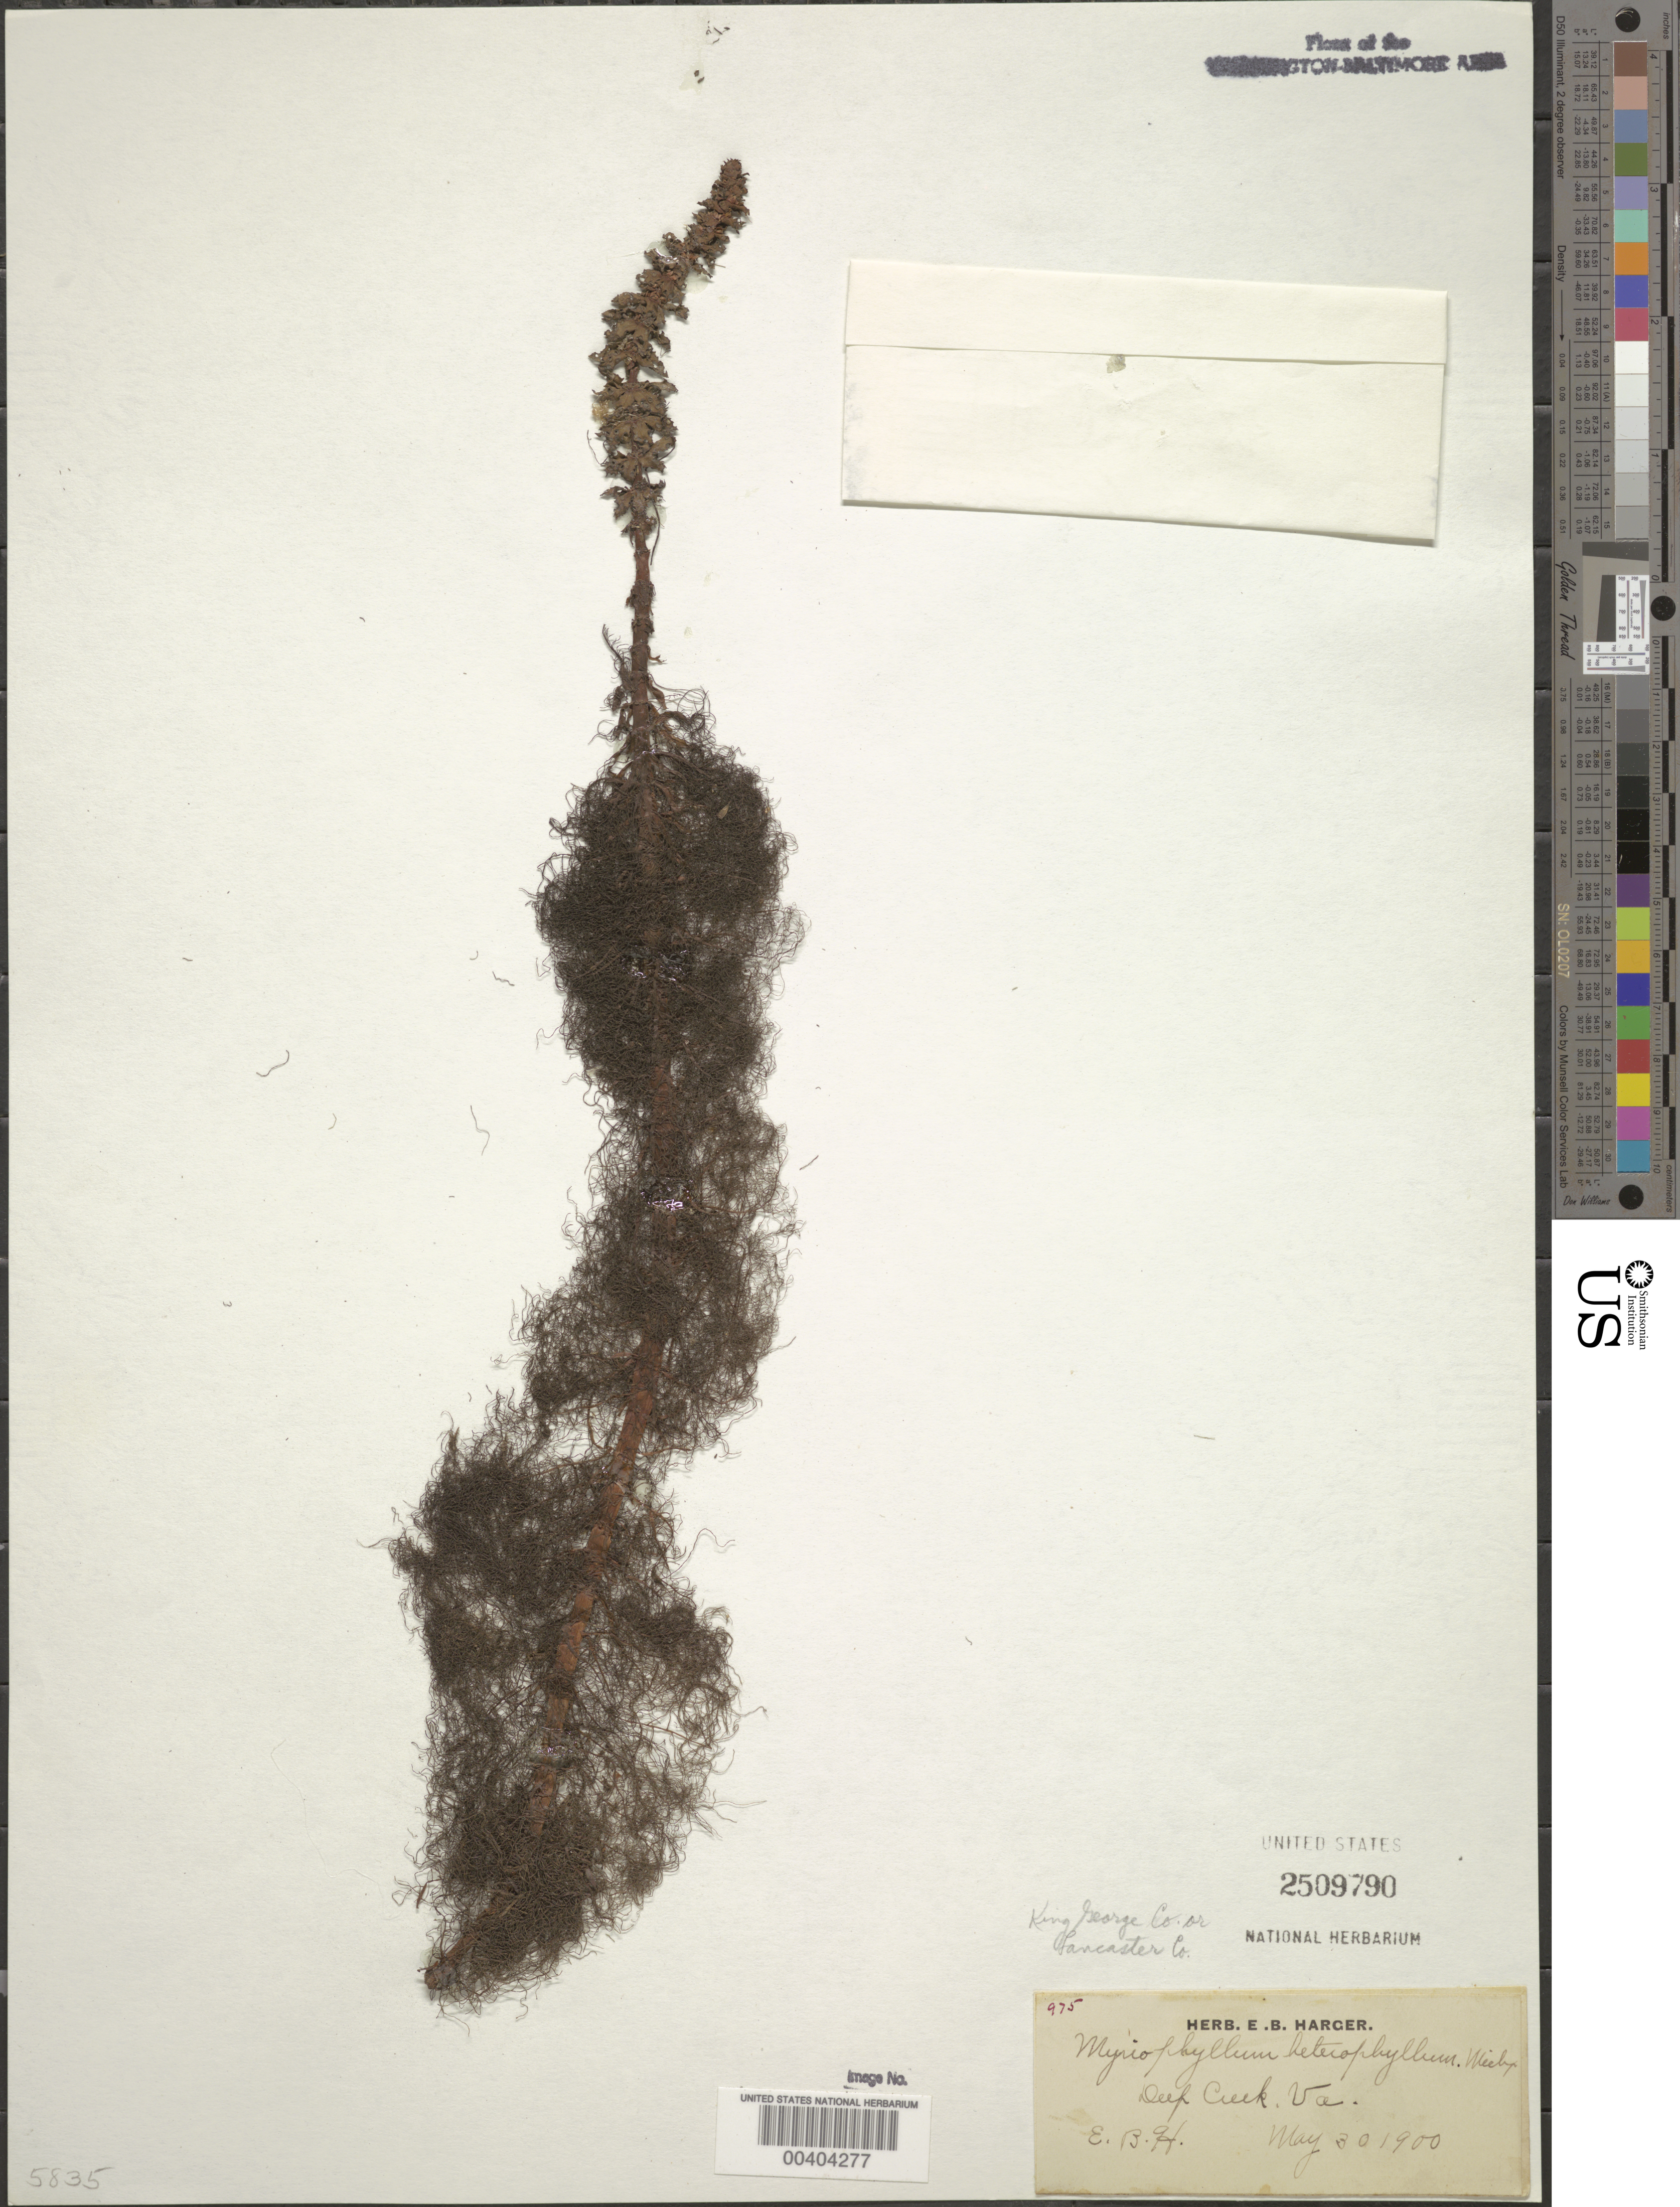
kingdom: Plantae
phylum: Tracheophyta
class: Magnoliopsida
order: Saxifragales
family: Haloragaceae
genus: Myriophyllum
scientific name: Myriophyllum heterophyllum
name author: Michx.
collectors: E. B. Harger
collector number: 975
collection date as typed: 30 May 1900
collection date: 1900-05-30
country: United States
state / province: Virginia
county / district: City of Norfolk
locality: Deep Creek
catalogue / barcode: US 2509790